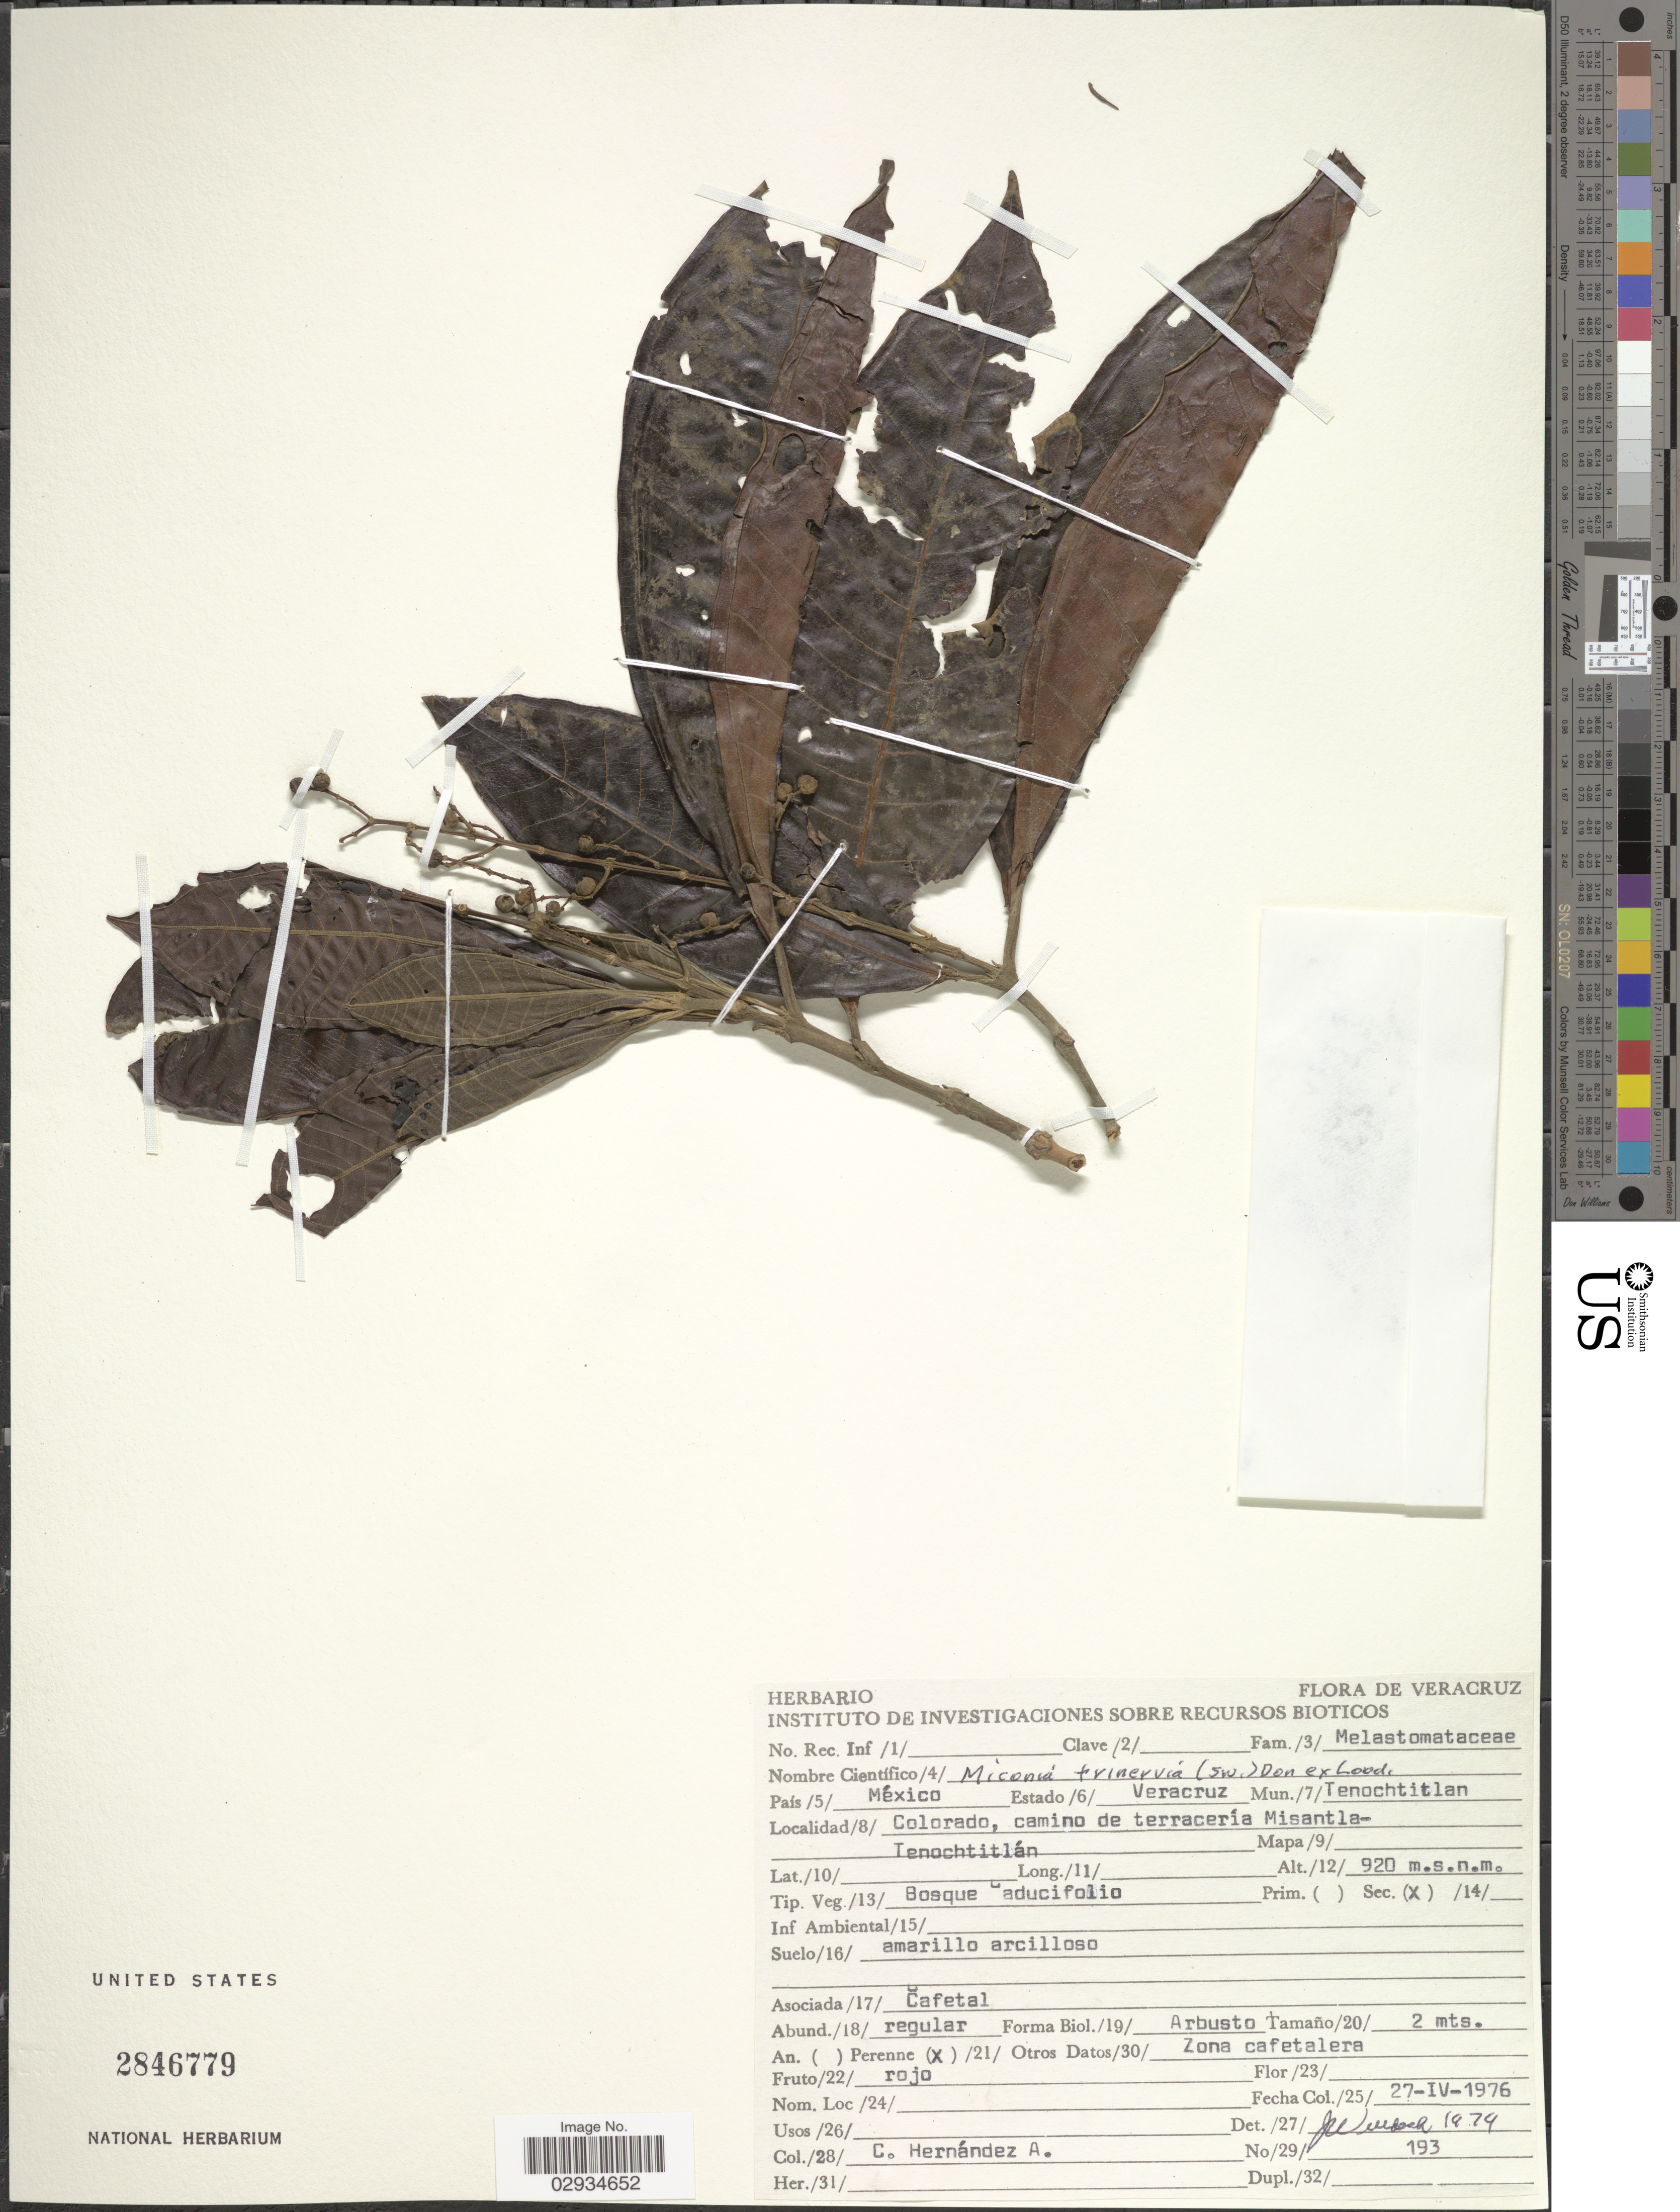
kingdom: Plantae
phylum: Tracheophyta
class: Magnoliopsida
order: Myrtales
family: Melastomataceae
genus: Miconia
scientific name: Miconia trinervia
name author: (Sw.) D. Don ex Loudon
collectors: C. Hernandez-A.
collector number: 193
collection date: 1976-04-27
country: Mexico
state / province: Veracruz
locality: Estado Veracruz. Mun. Tenochtitlan. Colorado, camino de terracería Misantla-Tenochtitlán.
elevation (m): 920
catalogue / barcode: US 2846779